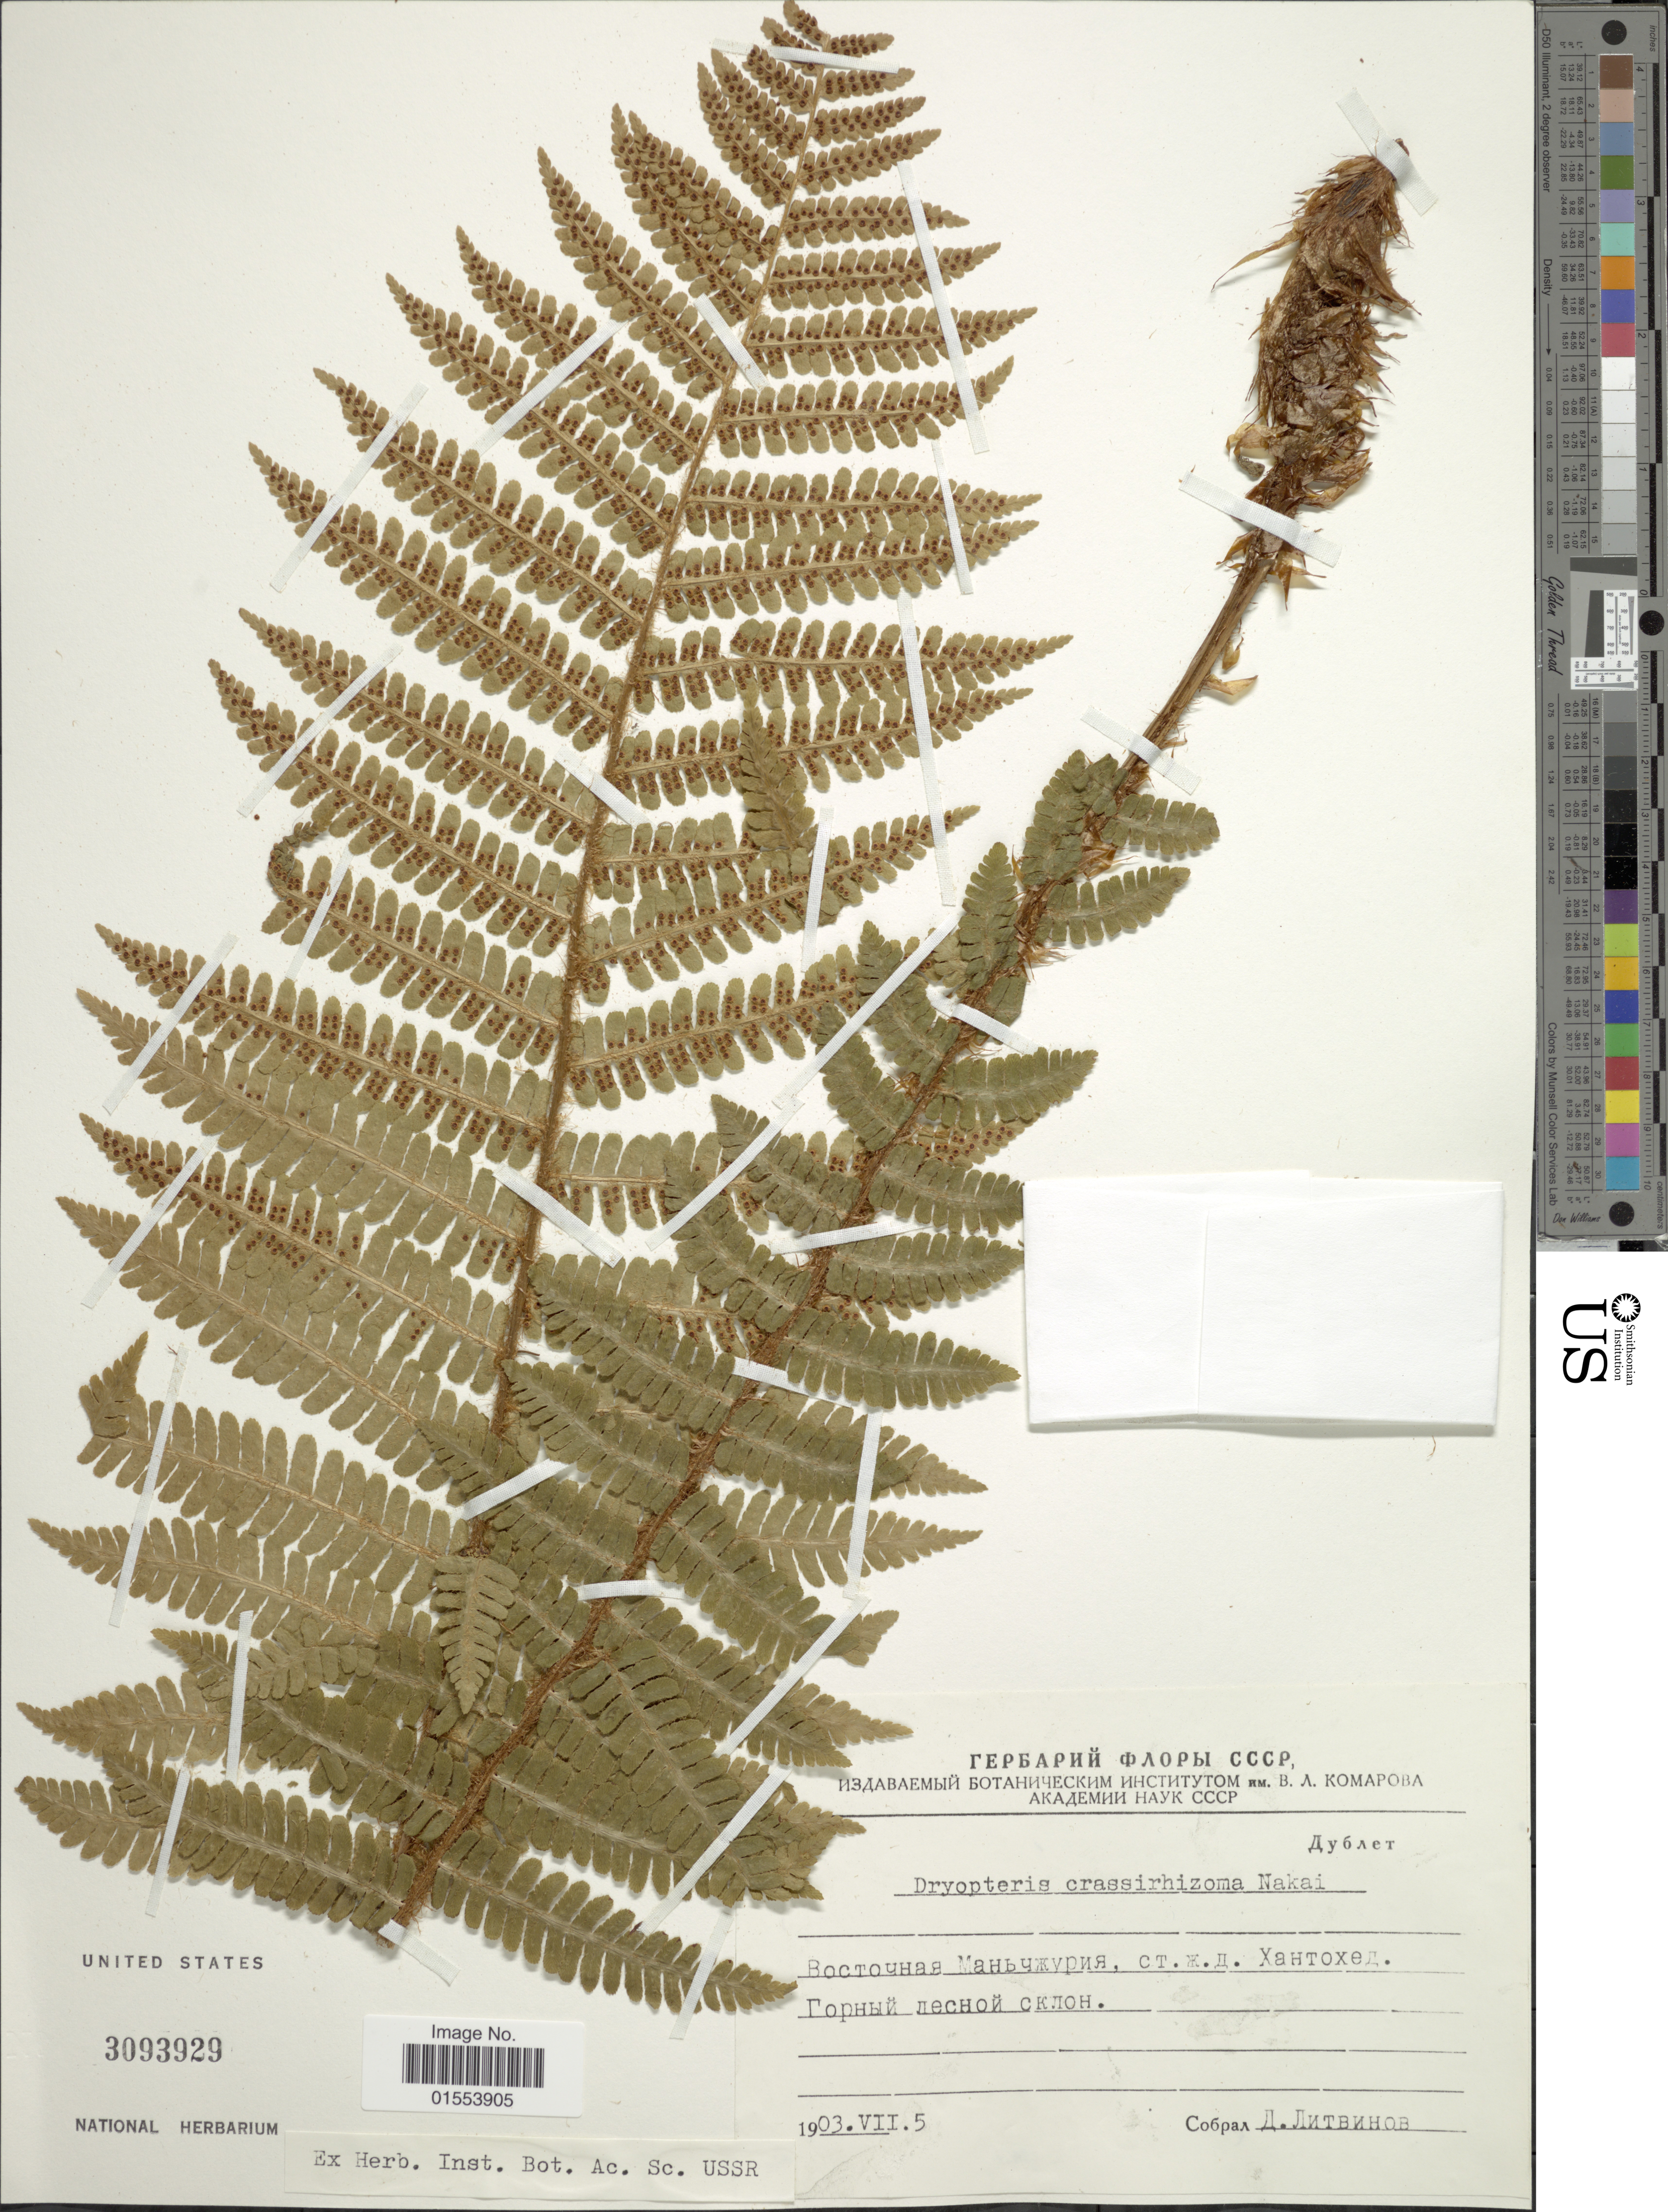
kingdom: Plantae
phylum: Tracheophyta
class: Polypodiopsida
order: Polypodiales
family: Dryopteridaceae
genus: Dryopteris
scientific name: Dryopteris crassirhizoma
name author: Nakai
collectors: D. Litvinov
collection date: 1903-07-05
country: China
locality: Rail Road Station Khantokhed. East Manchuria.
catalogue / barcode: US 3093929